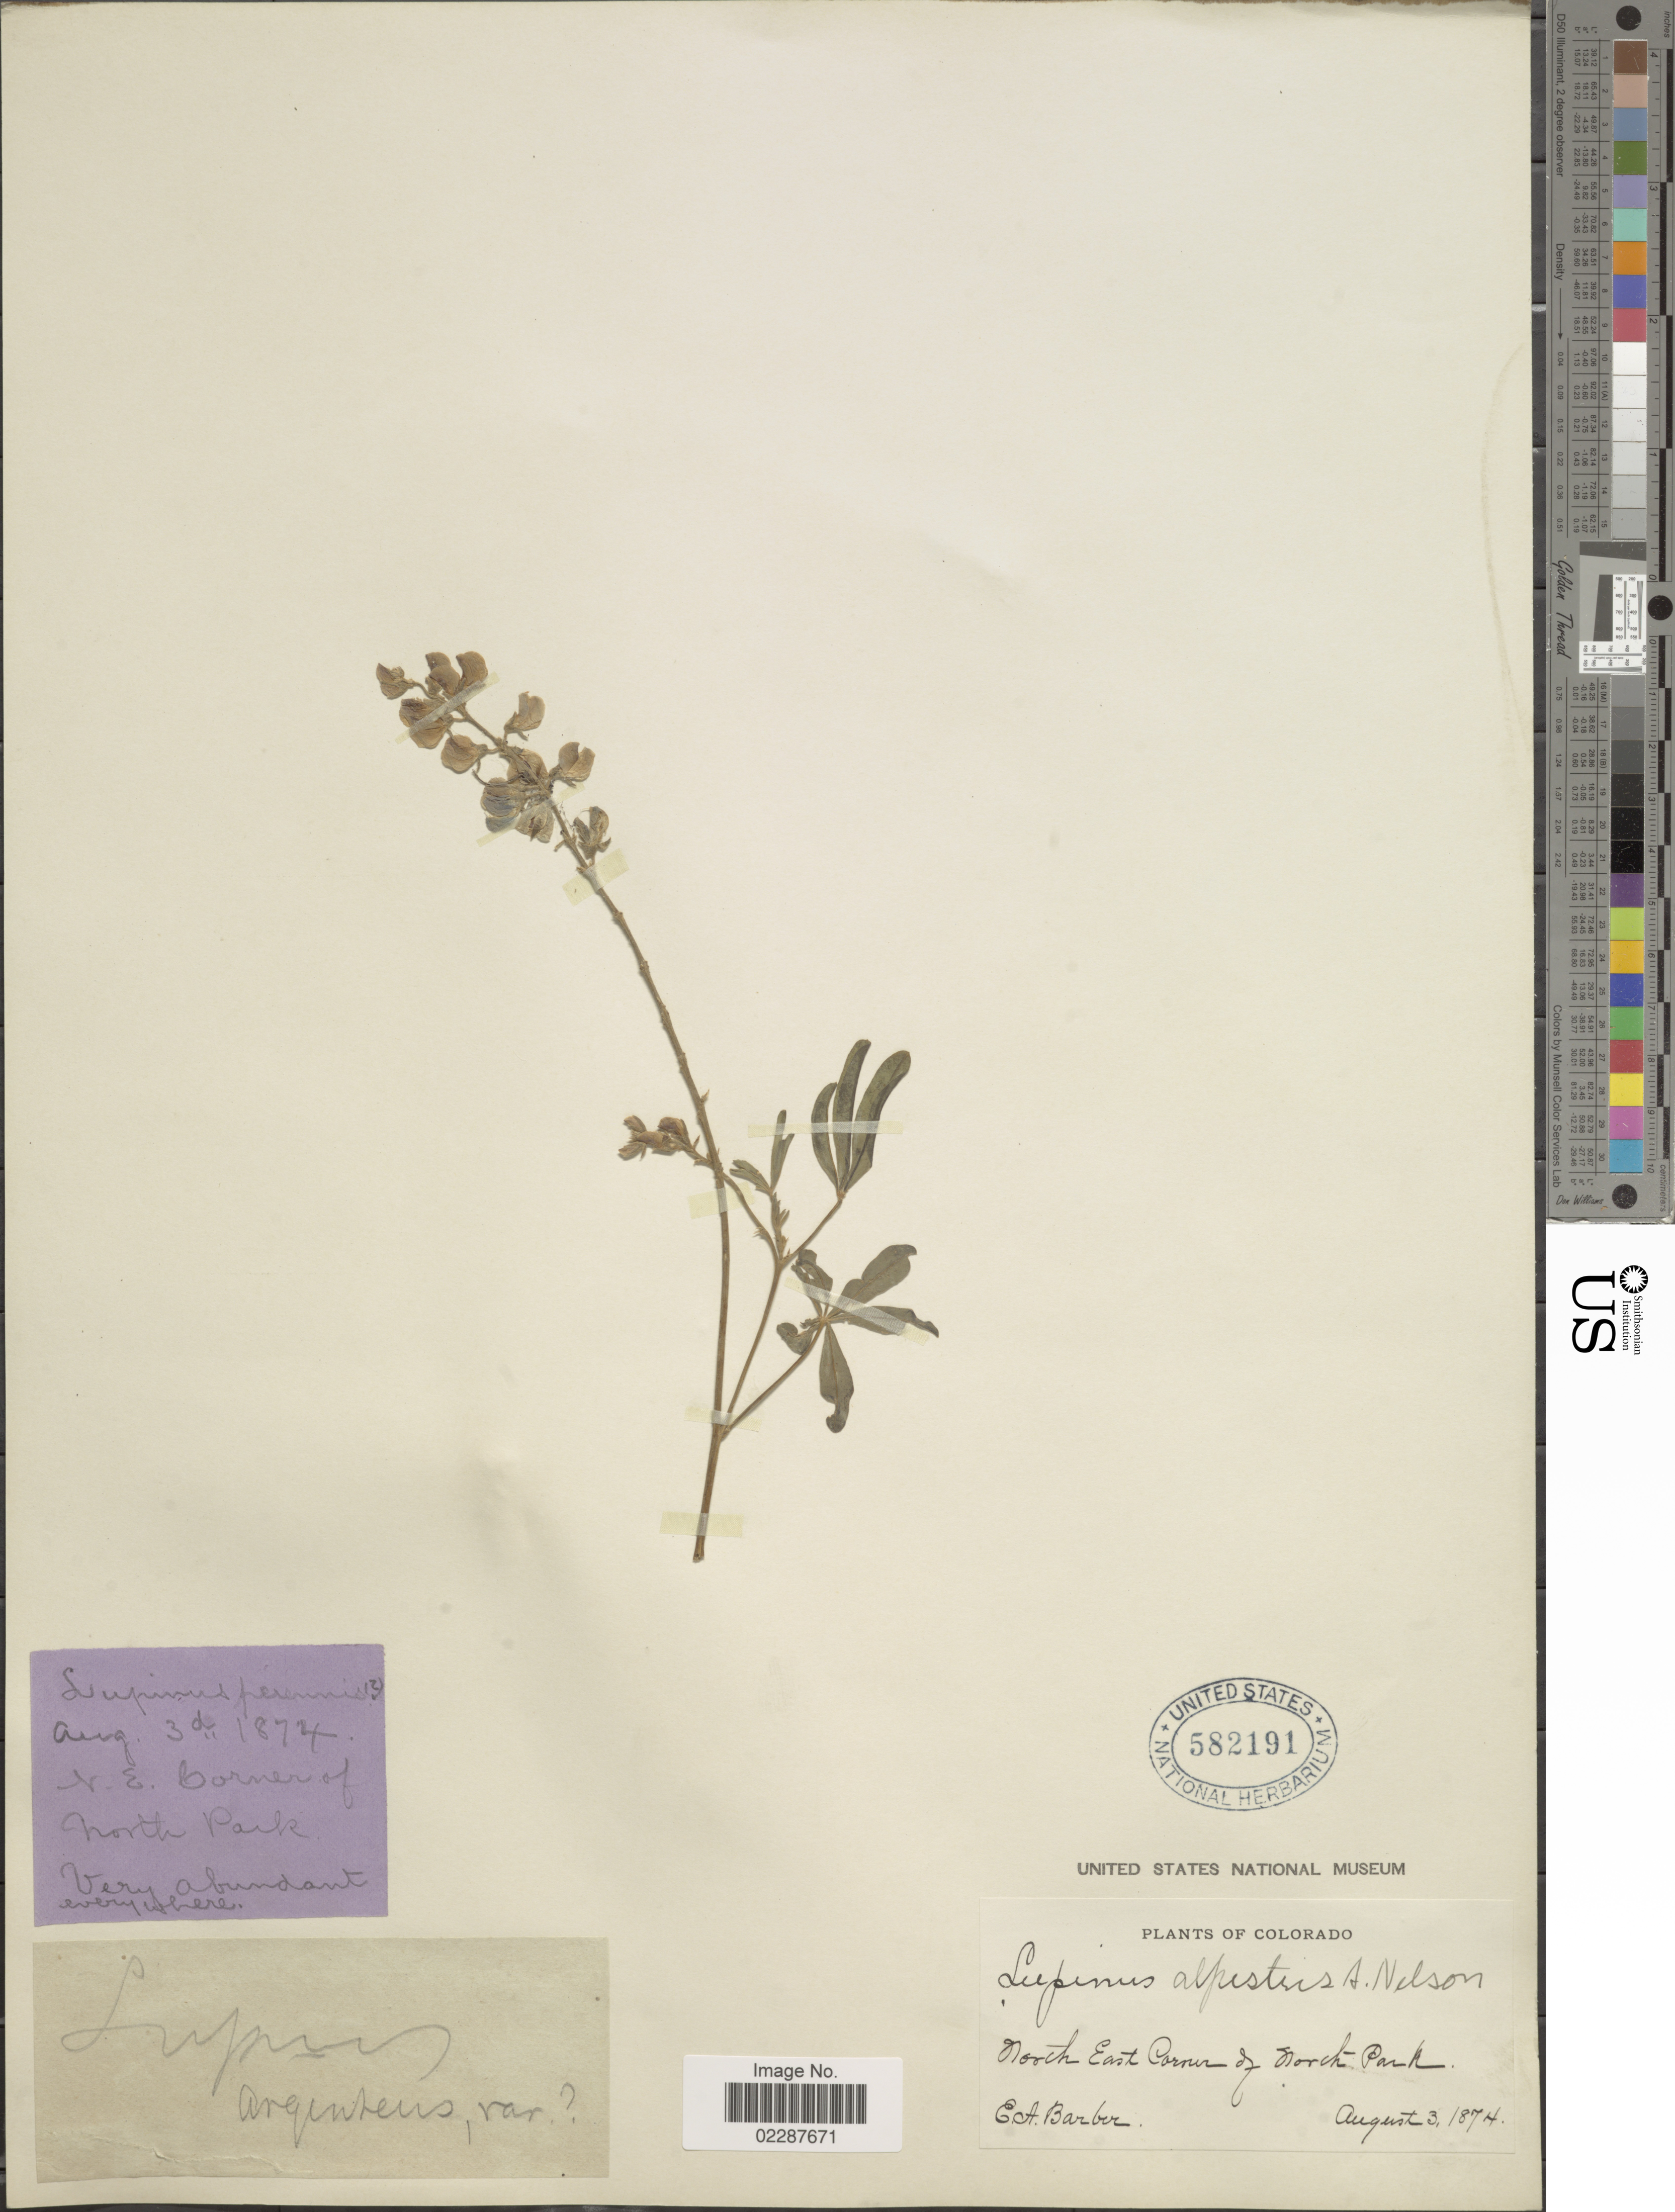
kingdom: Plantae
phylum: Tracheophyta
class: Magnoliopsida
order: Fabales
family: Fabaceae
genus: Lupinus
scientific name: Lupinus spathulatus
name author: Rydb.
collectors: E. Barber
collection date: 1874-08-03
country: United States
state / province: Colorado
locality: North East Corner of North Park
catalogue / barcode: US 582191